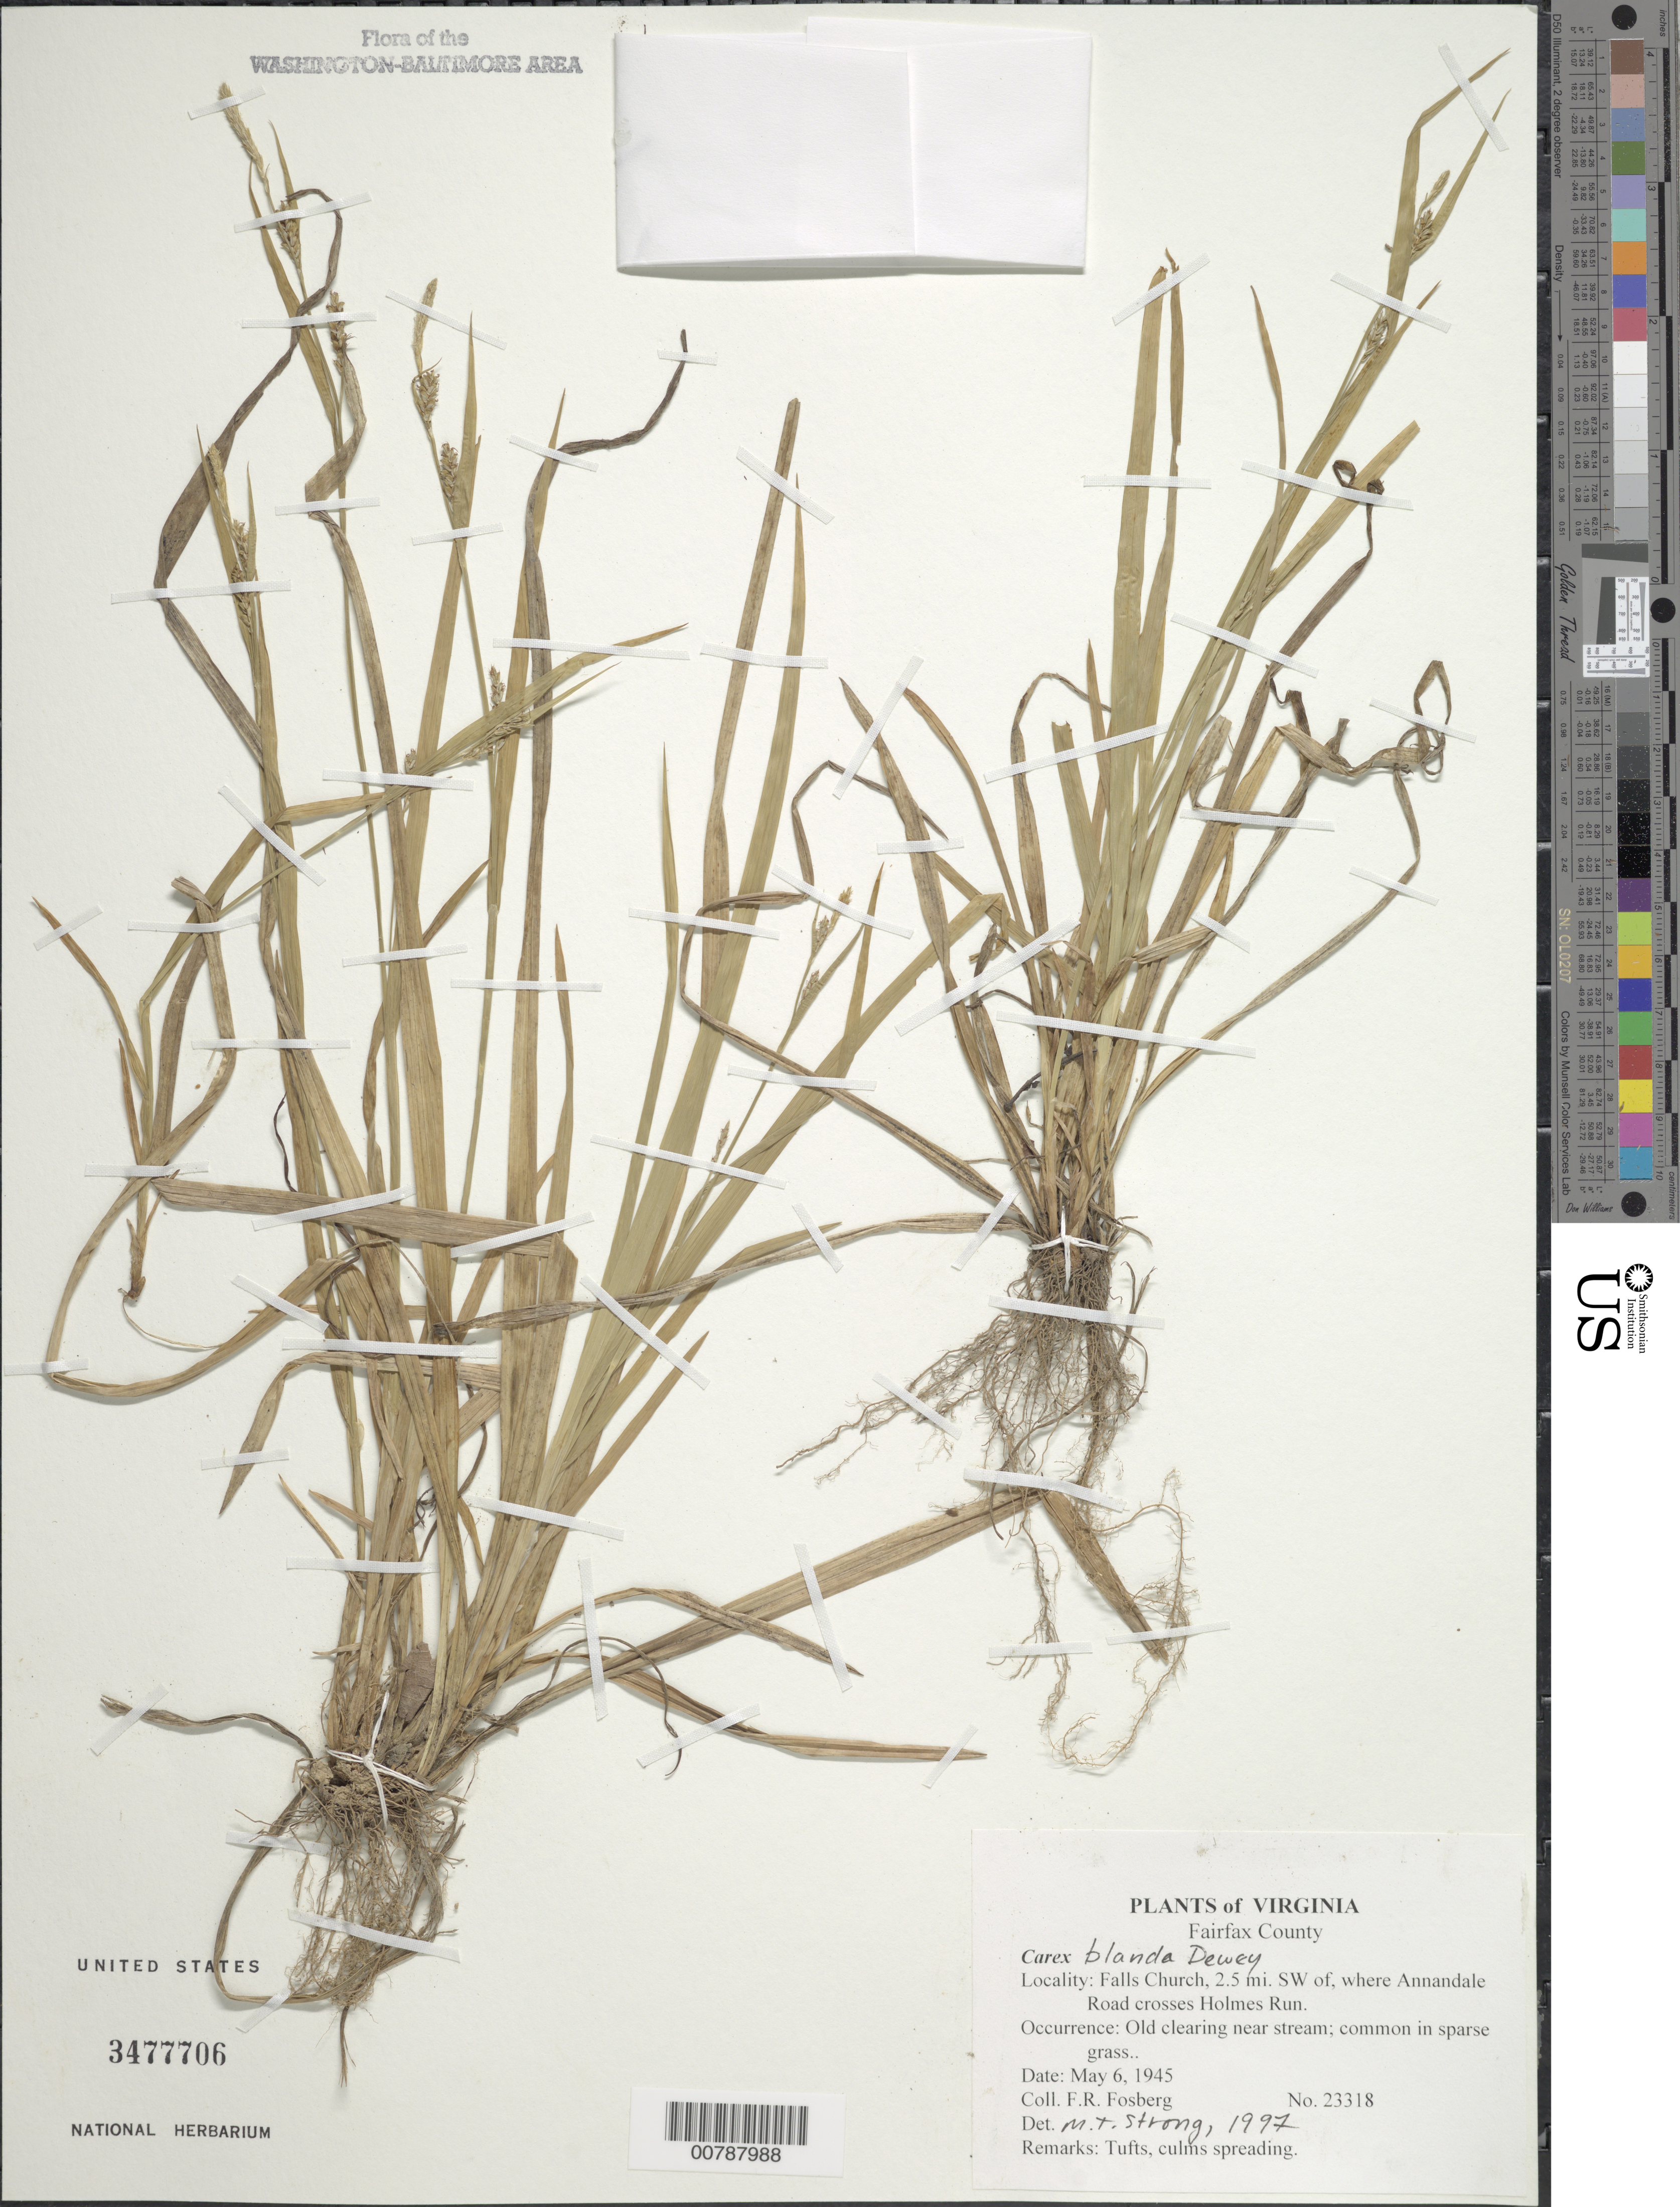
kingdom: Plantae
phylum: Tracheophyta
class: Liliopsida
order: Poales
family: Cyperaceae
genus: Carex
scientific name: Carex blanda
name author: Dewey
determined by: Strong, M. T., (US), Smithsonian Institution - National Museum of Natural History (UNITED STATES)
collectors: F. R. Fosberg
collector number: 23318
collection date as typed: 06 May 1945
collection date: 1945-05-06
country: United States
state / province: Virginia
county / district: Fairfax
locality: Falls Church, 2.5 mi. SW of, where Annandale Road crosses Holmes Run.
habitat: Old clearing near stream; common in sparse grass.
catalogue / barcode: US 3477706